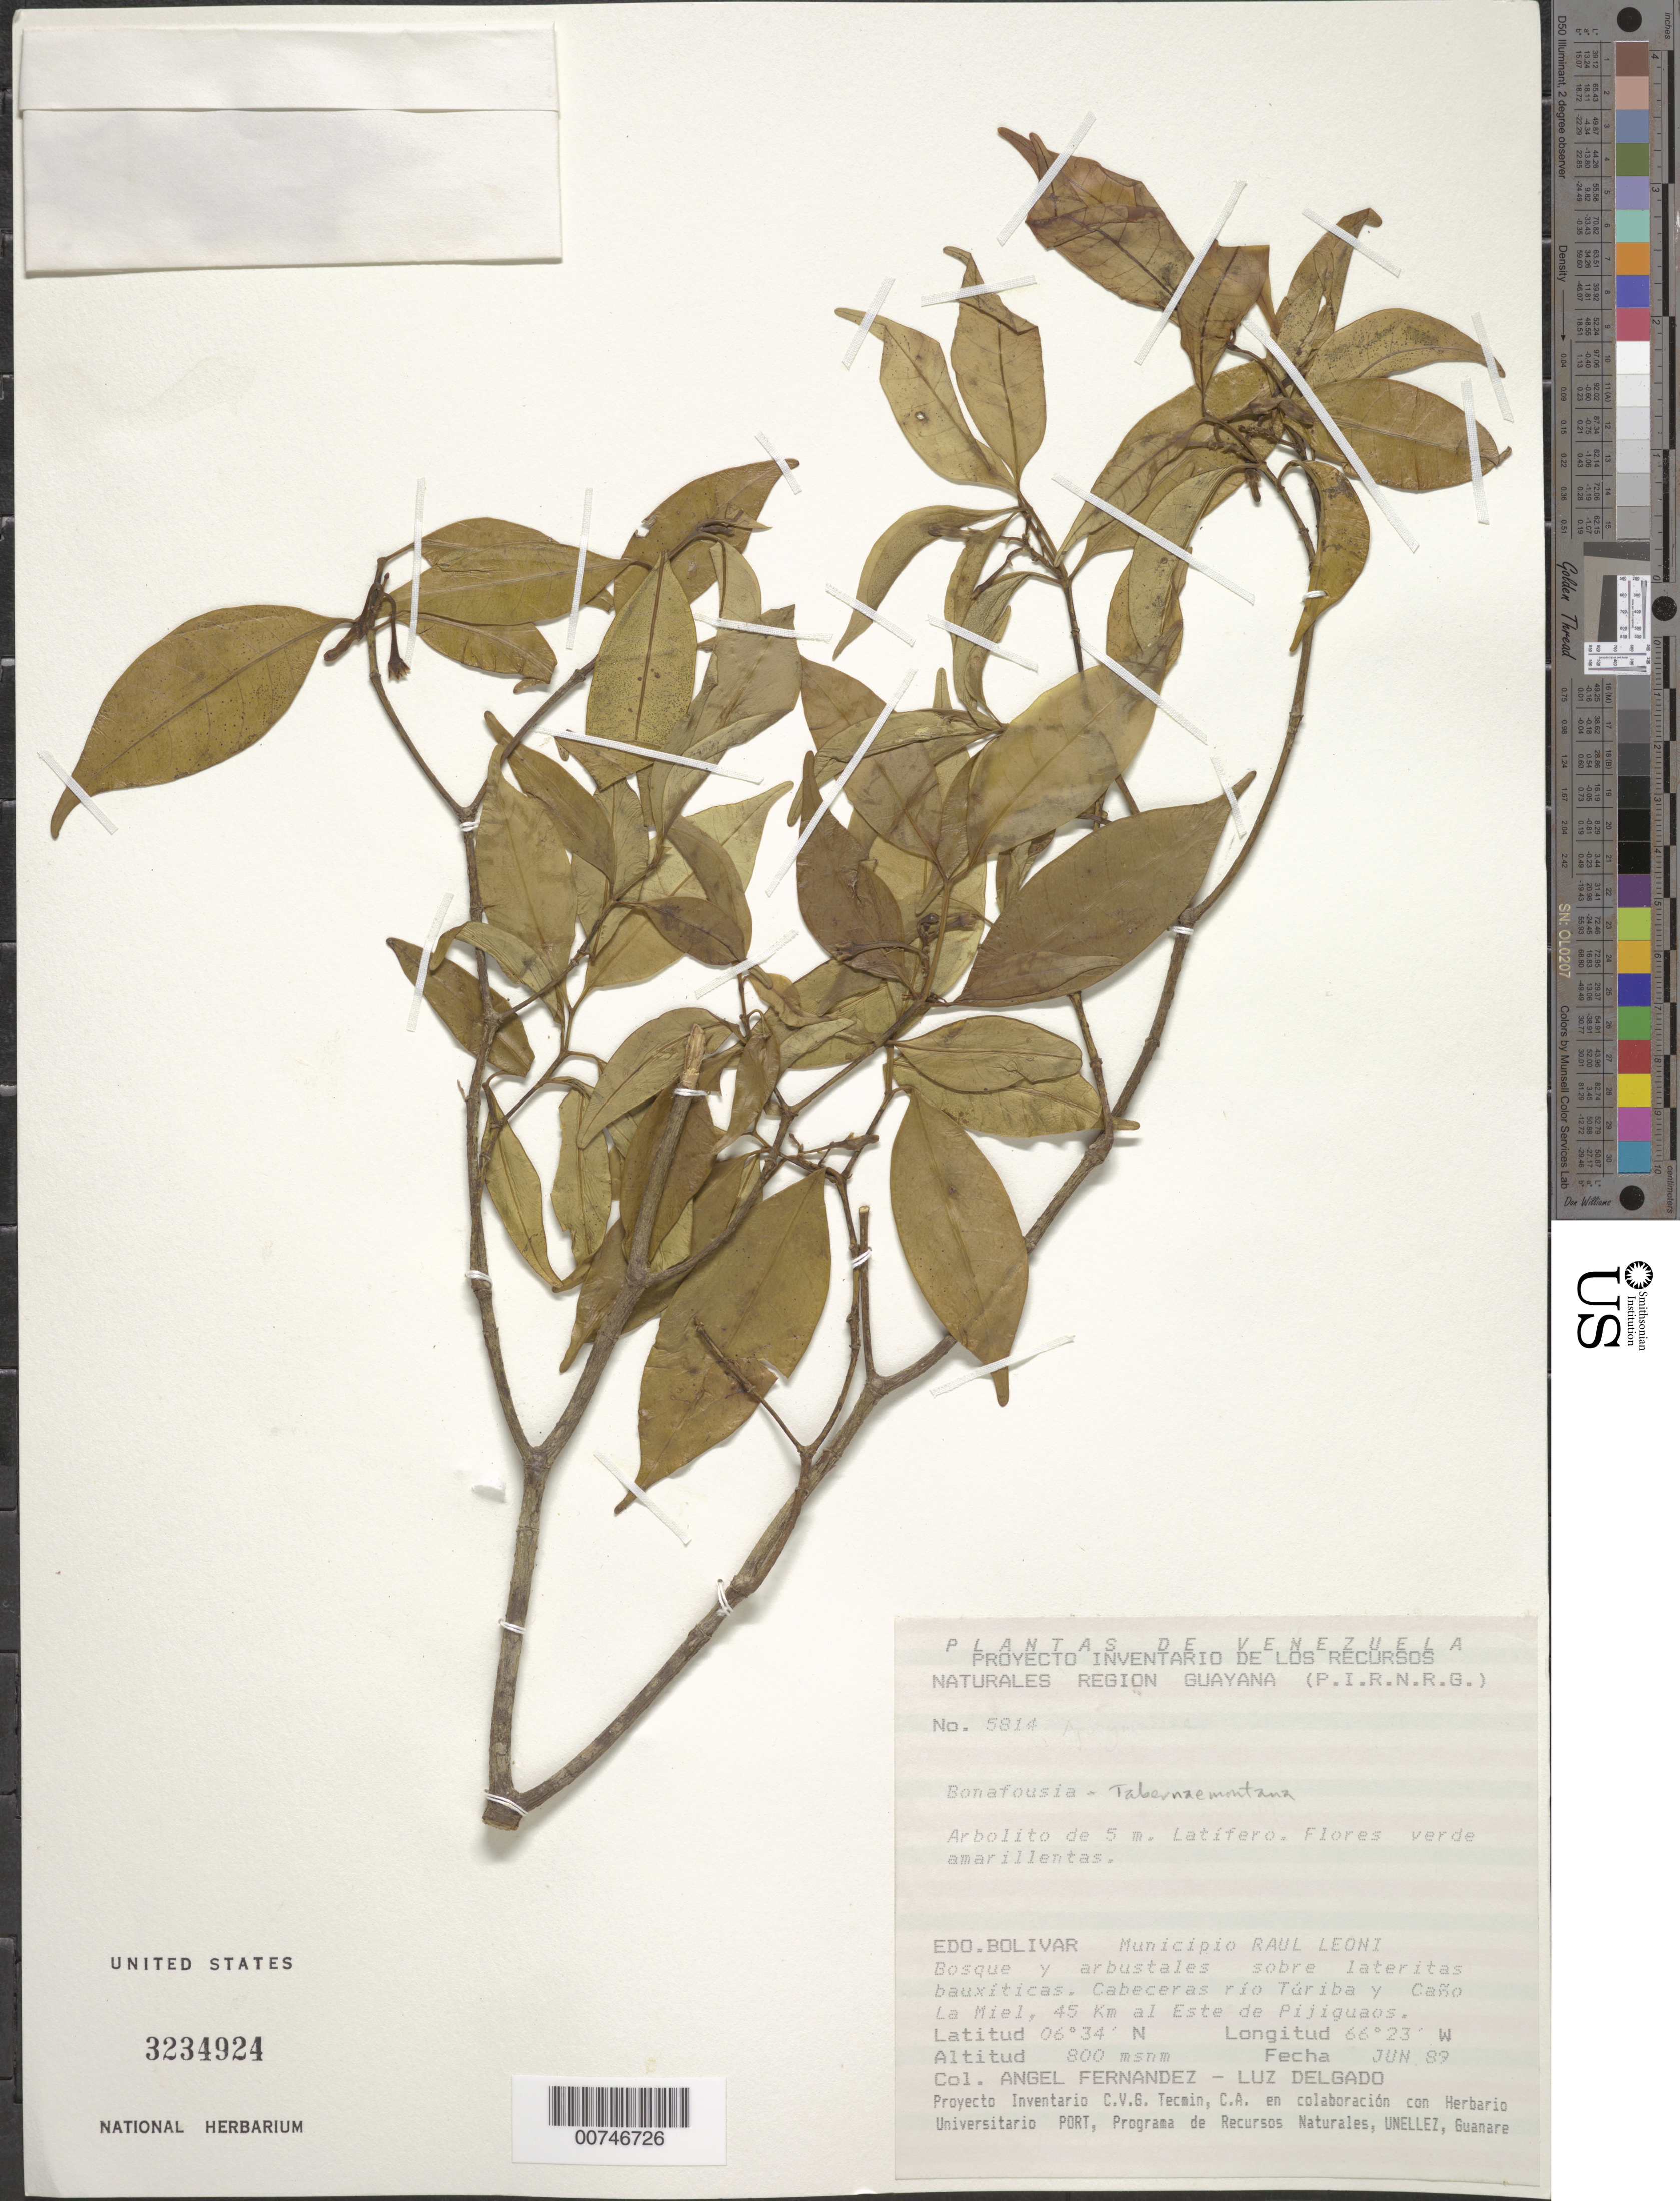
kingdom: Plantae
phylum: Tracheophyta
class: Magnoliopsida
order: Gentianales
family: Apocynaceae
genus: Tabernaemontana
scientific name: Tabernaemontana sp.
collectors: A. Fernández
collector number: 5814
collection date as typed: Jun-89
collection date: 1989-06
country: Venezuela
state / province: Bolívar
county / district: Angostura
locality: Mun. Raúl Leoni [=Angostura], cabeceras Río Túriba y Caño La Miel, 45 km al Este de Pijiguaos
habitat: Bosque y arbustales sobre lateritas bauxiticas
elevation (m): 800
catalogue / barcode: US 3234924